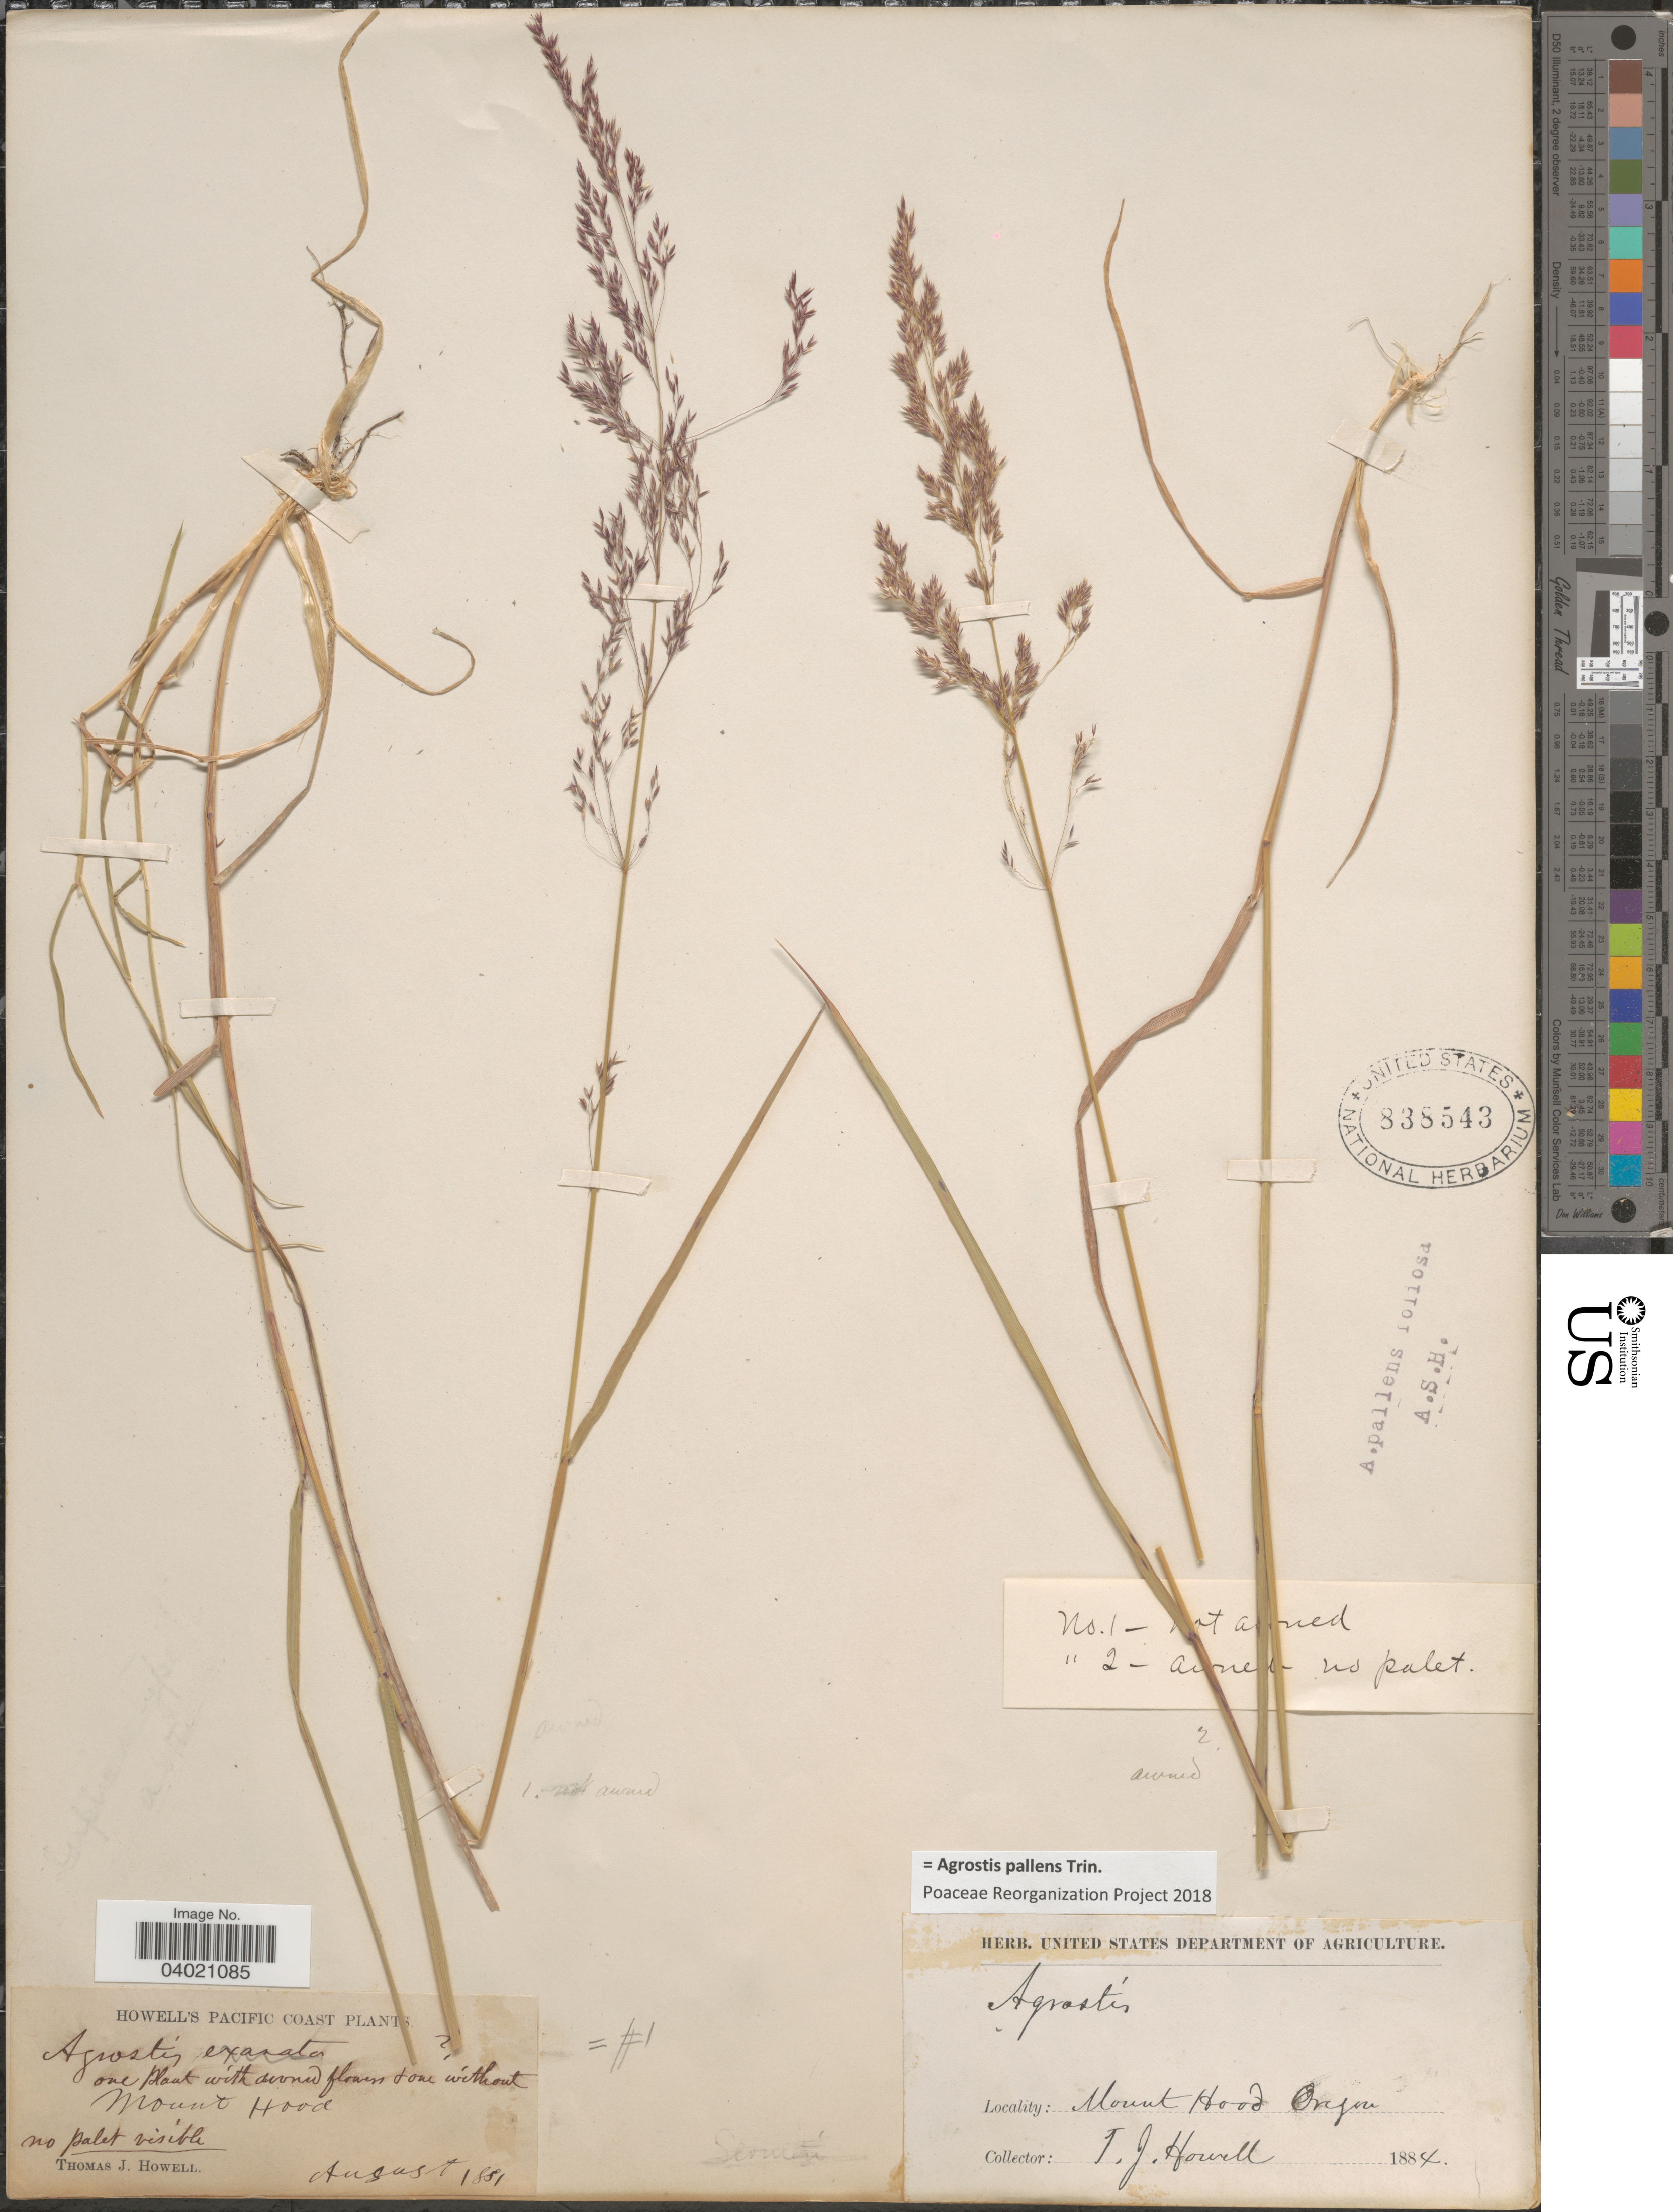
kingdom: Plantae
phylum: Tracheophyta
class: Liliopsida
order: Poales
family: Poaceae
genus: Agrostis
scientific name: Agrostis pallens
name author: Trin.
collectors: T. J. Howell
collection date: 1881-08/1884-08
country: United States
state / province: Oregon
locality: Pacific Coast. Mount Hood.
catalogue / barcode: US 838543